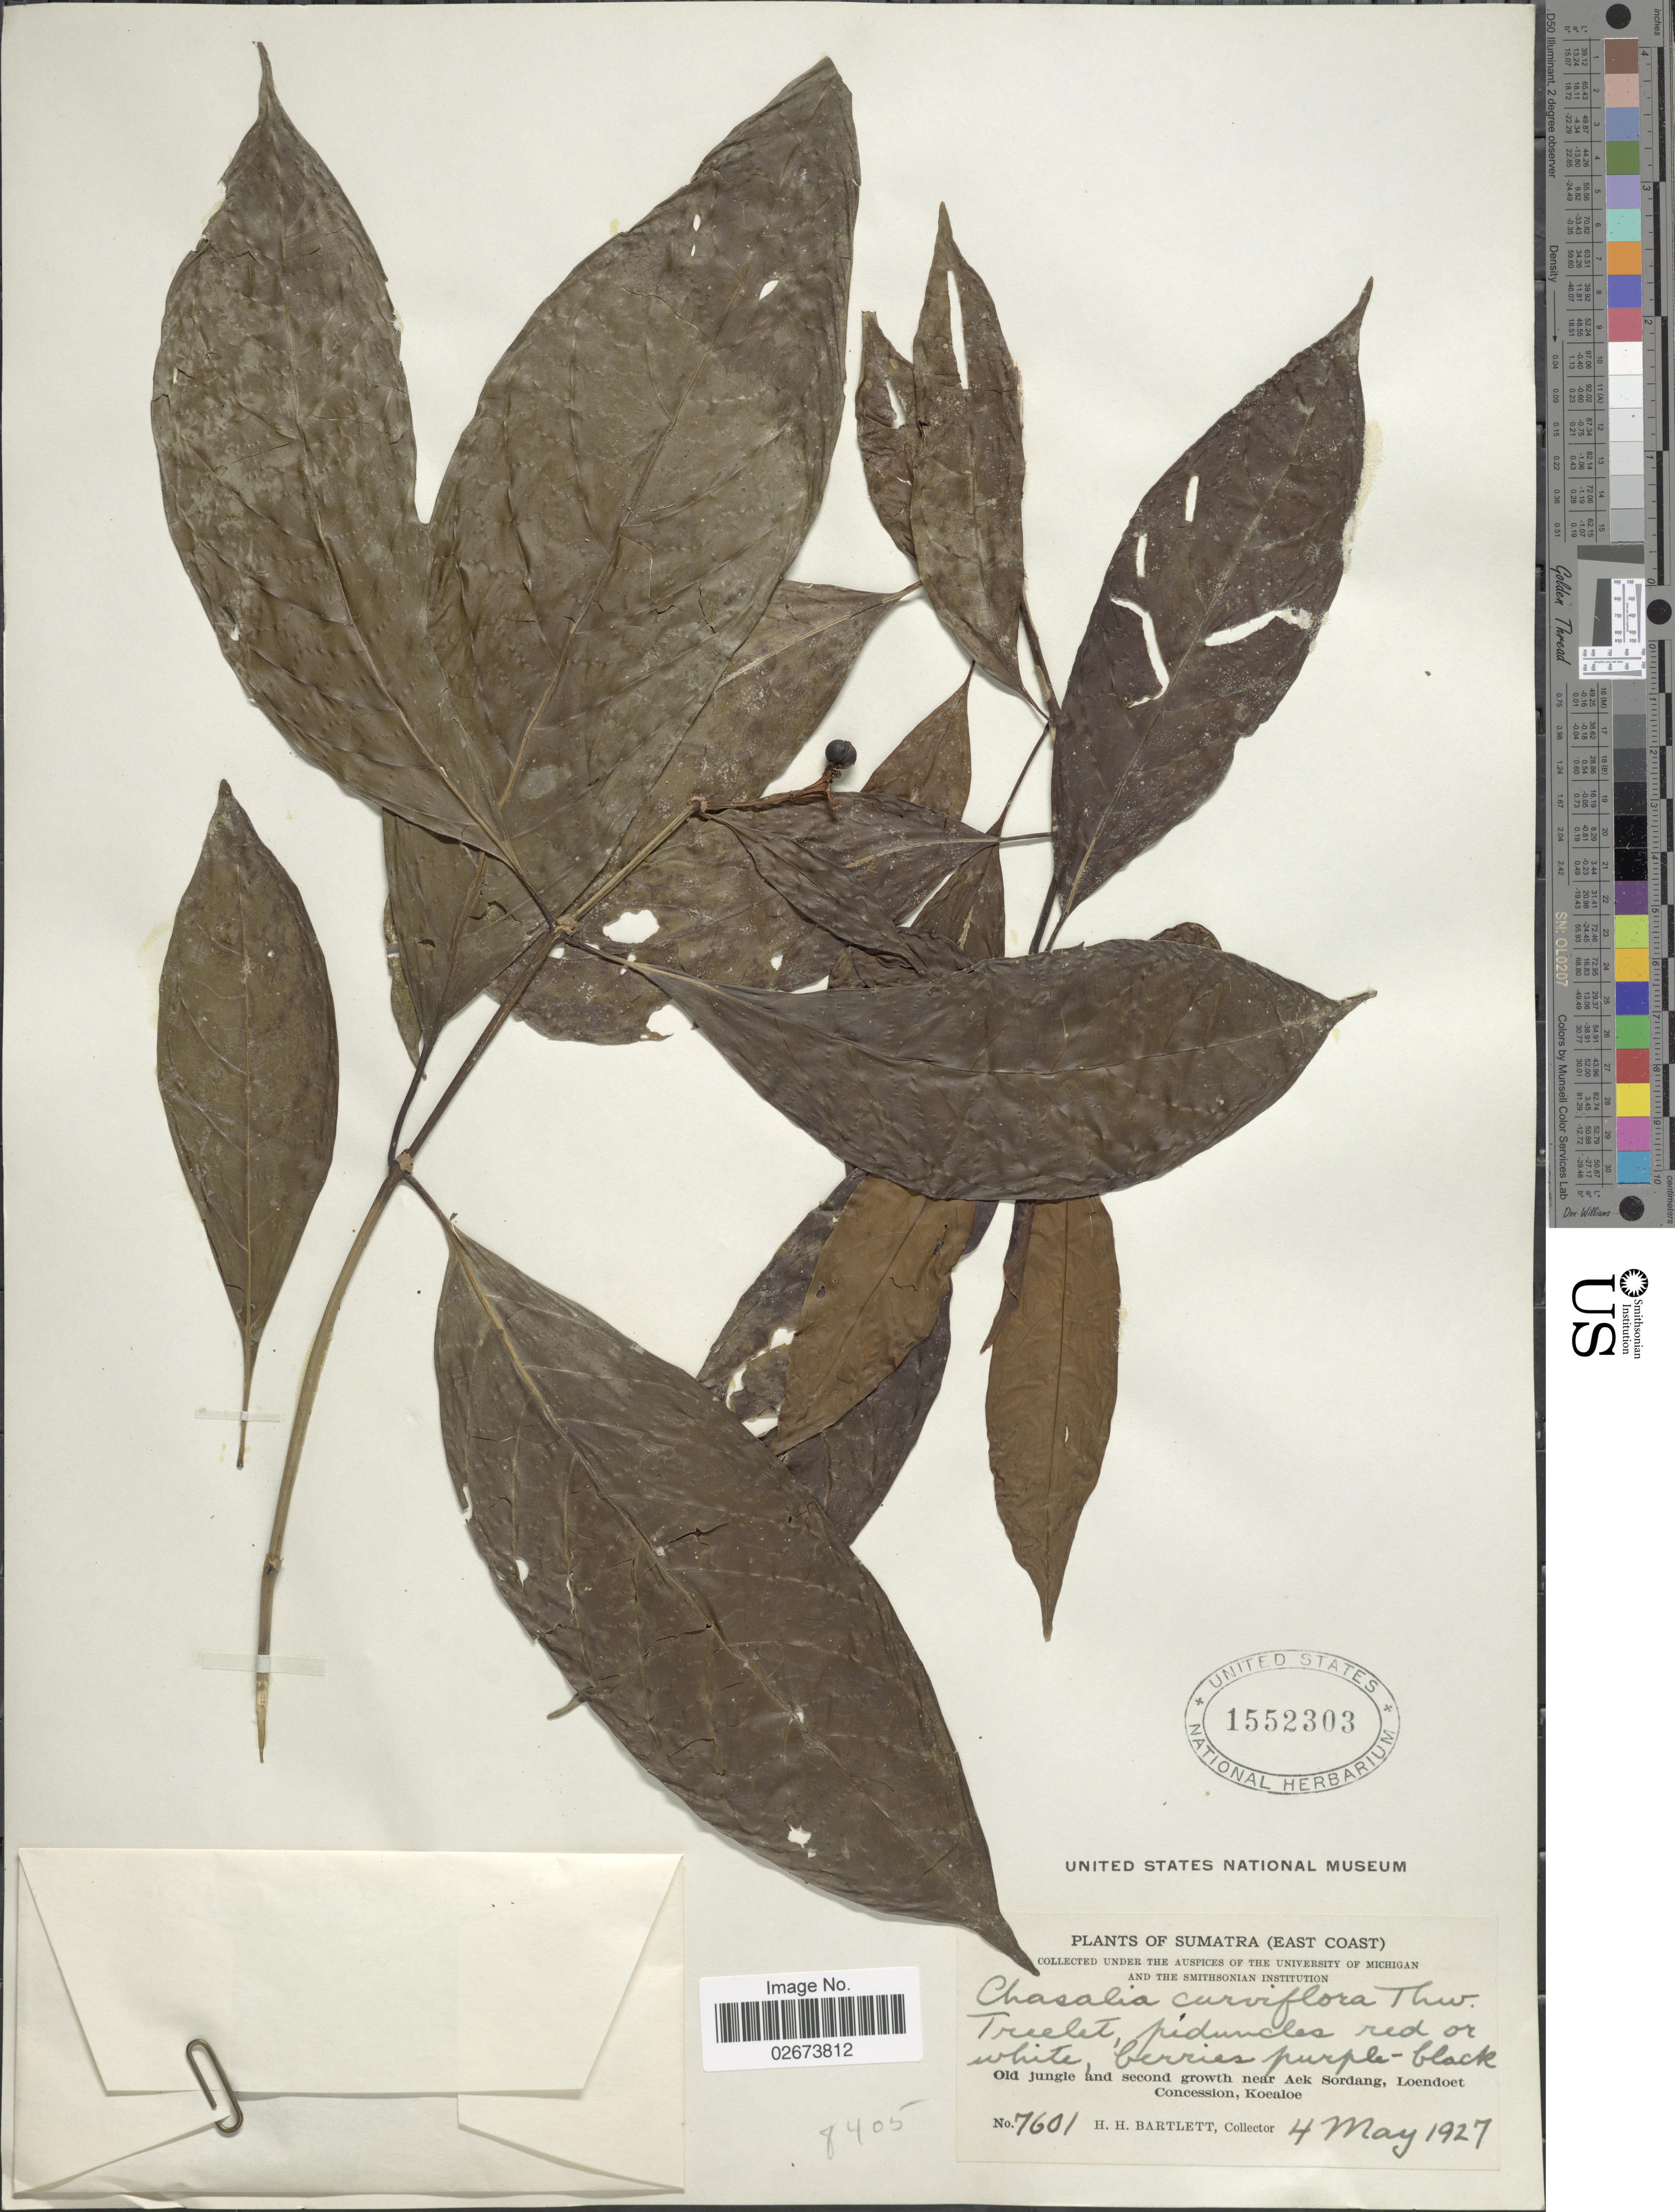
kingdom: Plantae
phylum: Tracheophyta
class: Magnoliopsida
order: Gentianales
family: Rubiaceae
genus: Chassalia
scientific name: Chassalia curviflora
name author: (Wall.) Thwaites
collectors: H. H. Bartlett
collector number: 7601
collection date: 1927-05-04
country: Indonesia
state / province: Sumatra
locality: (East Coast), Old jungle and second growth near Aek Sordang, Loendoet Concession, Koealoe.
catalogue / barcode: US 1552303